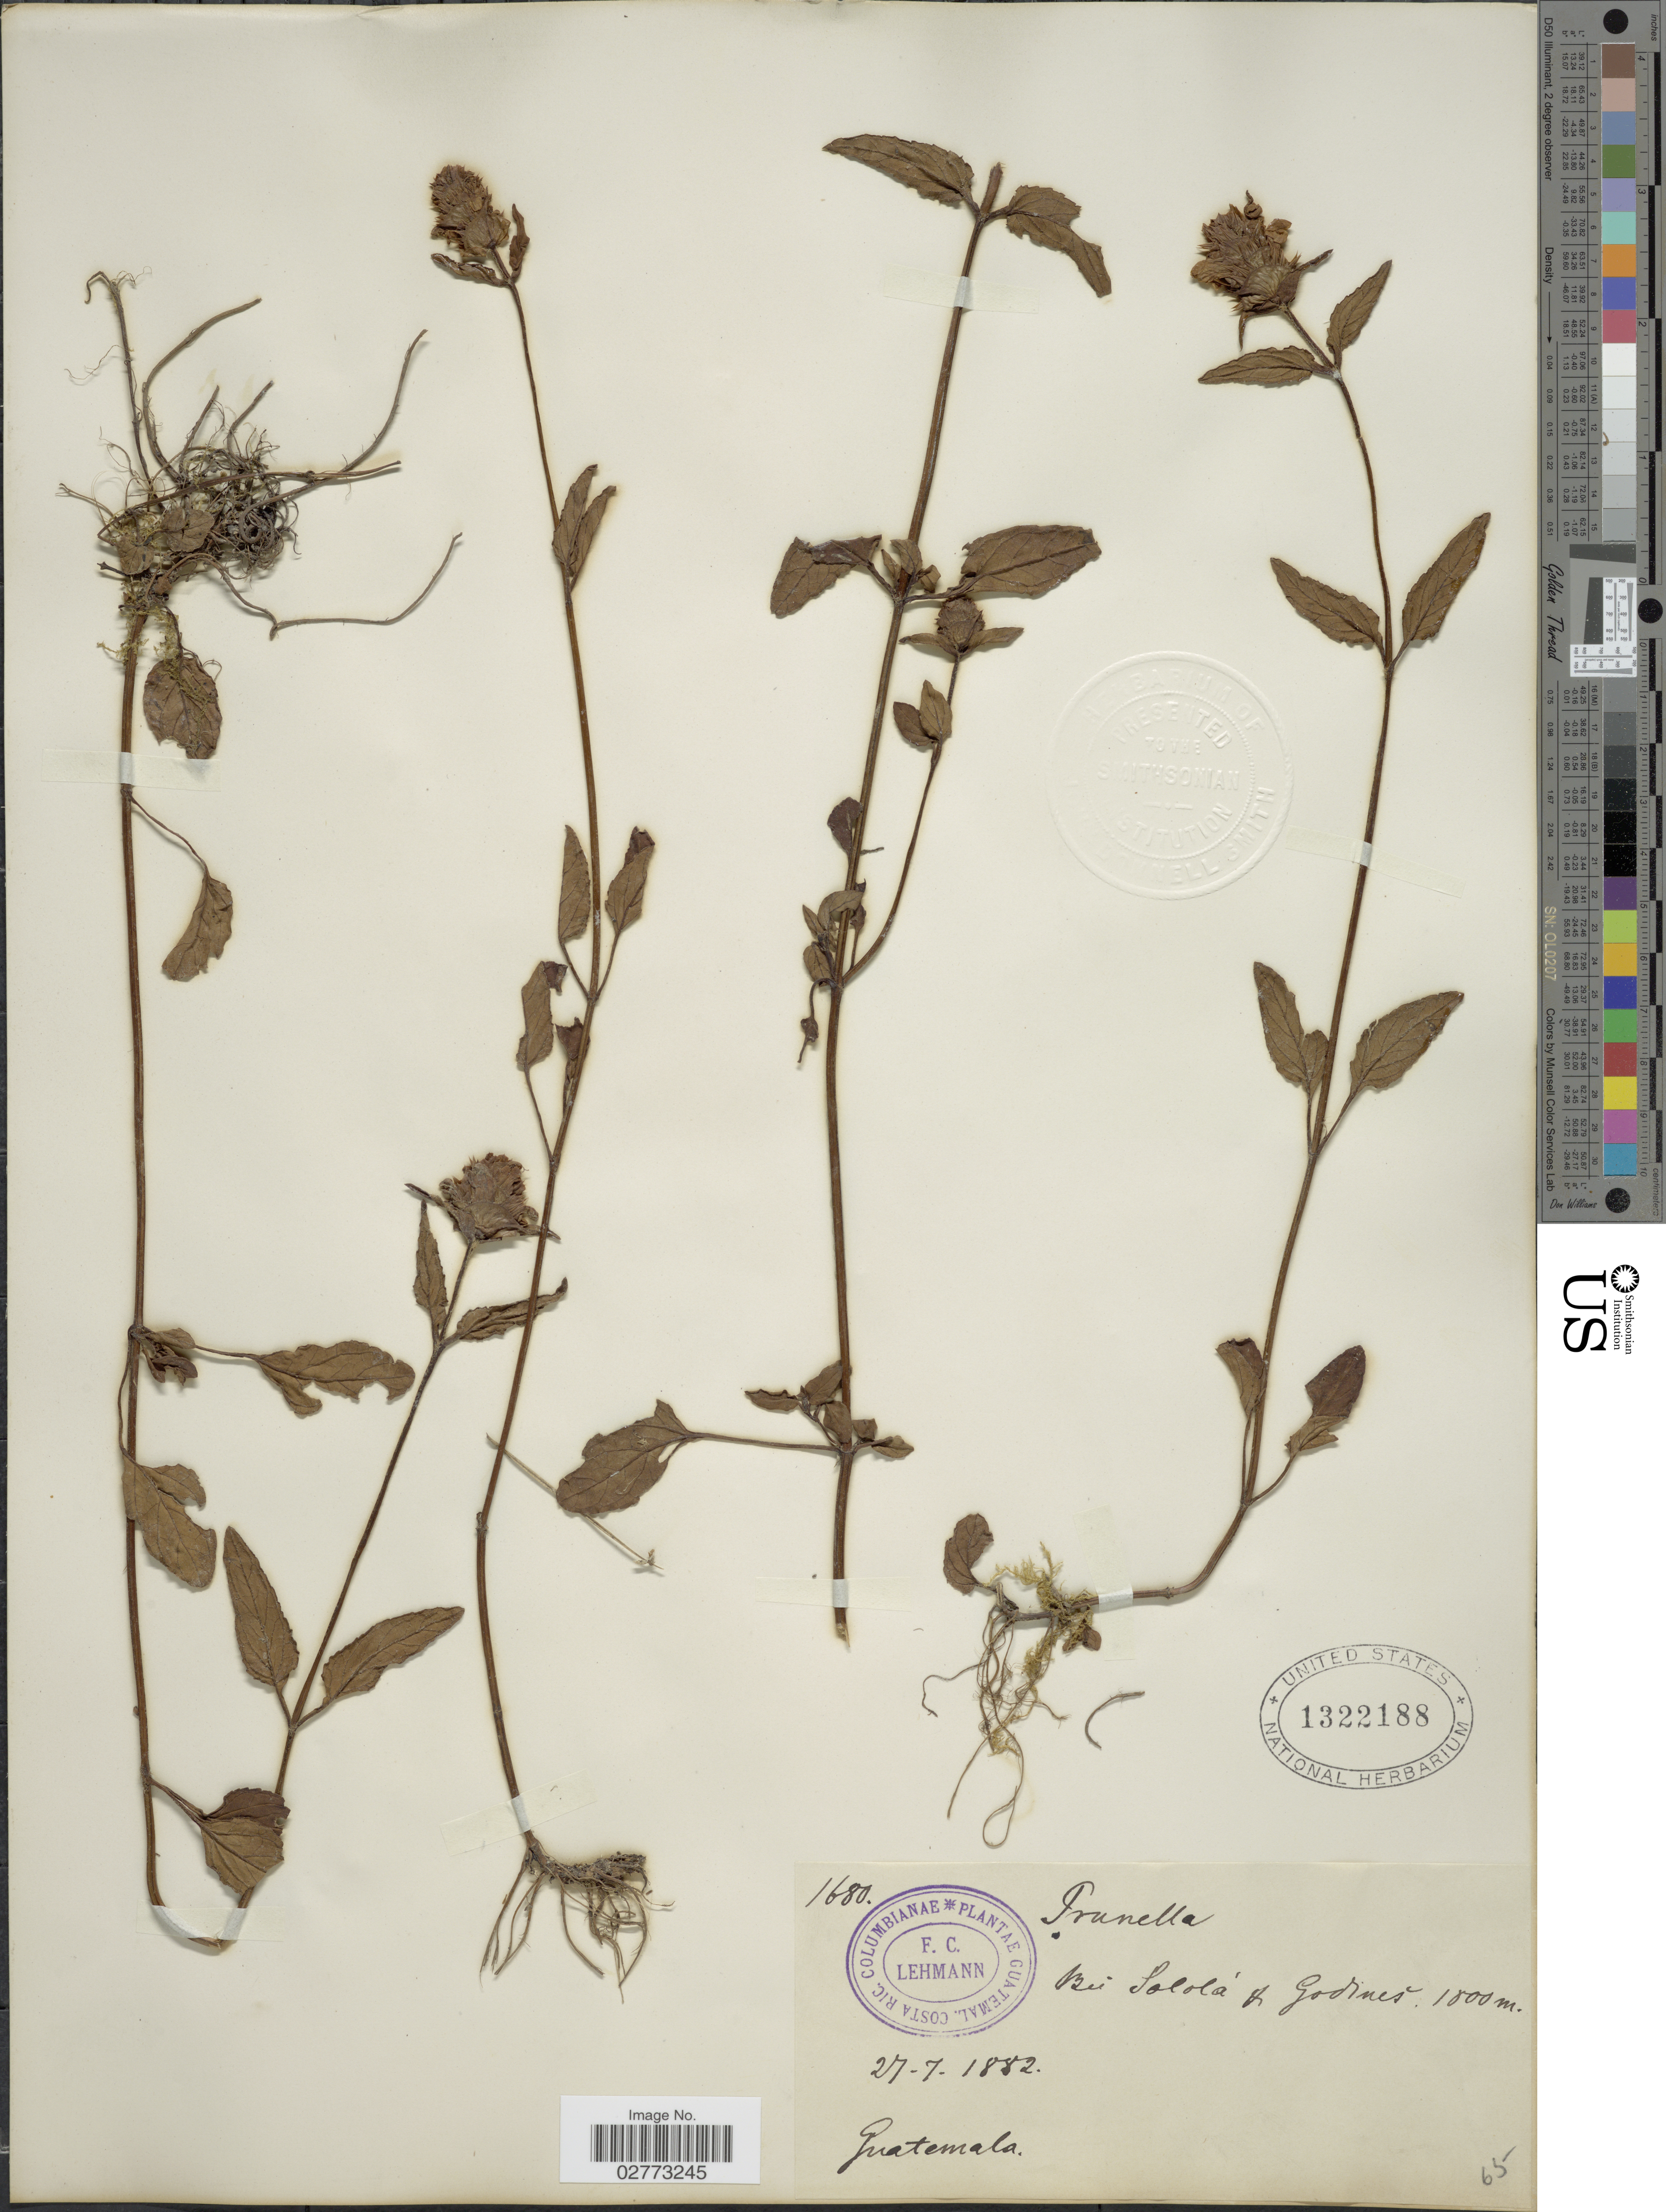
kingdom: Plantae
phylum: Tracheophyta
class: Magnoliopsida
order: Lamiales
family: Lamiaceae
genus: Prunella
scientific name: Prunella vulgaris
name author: L.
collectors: F. C. Lehmann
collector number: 1680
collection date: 1882-07-27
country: Guatemala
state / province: Sololá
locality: Bei Sololá & Godínes [Godínez].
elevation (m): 1000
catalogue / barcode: US 1322188